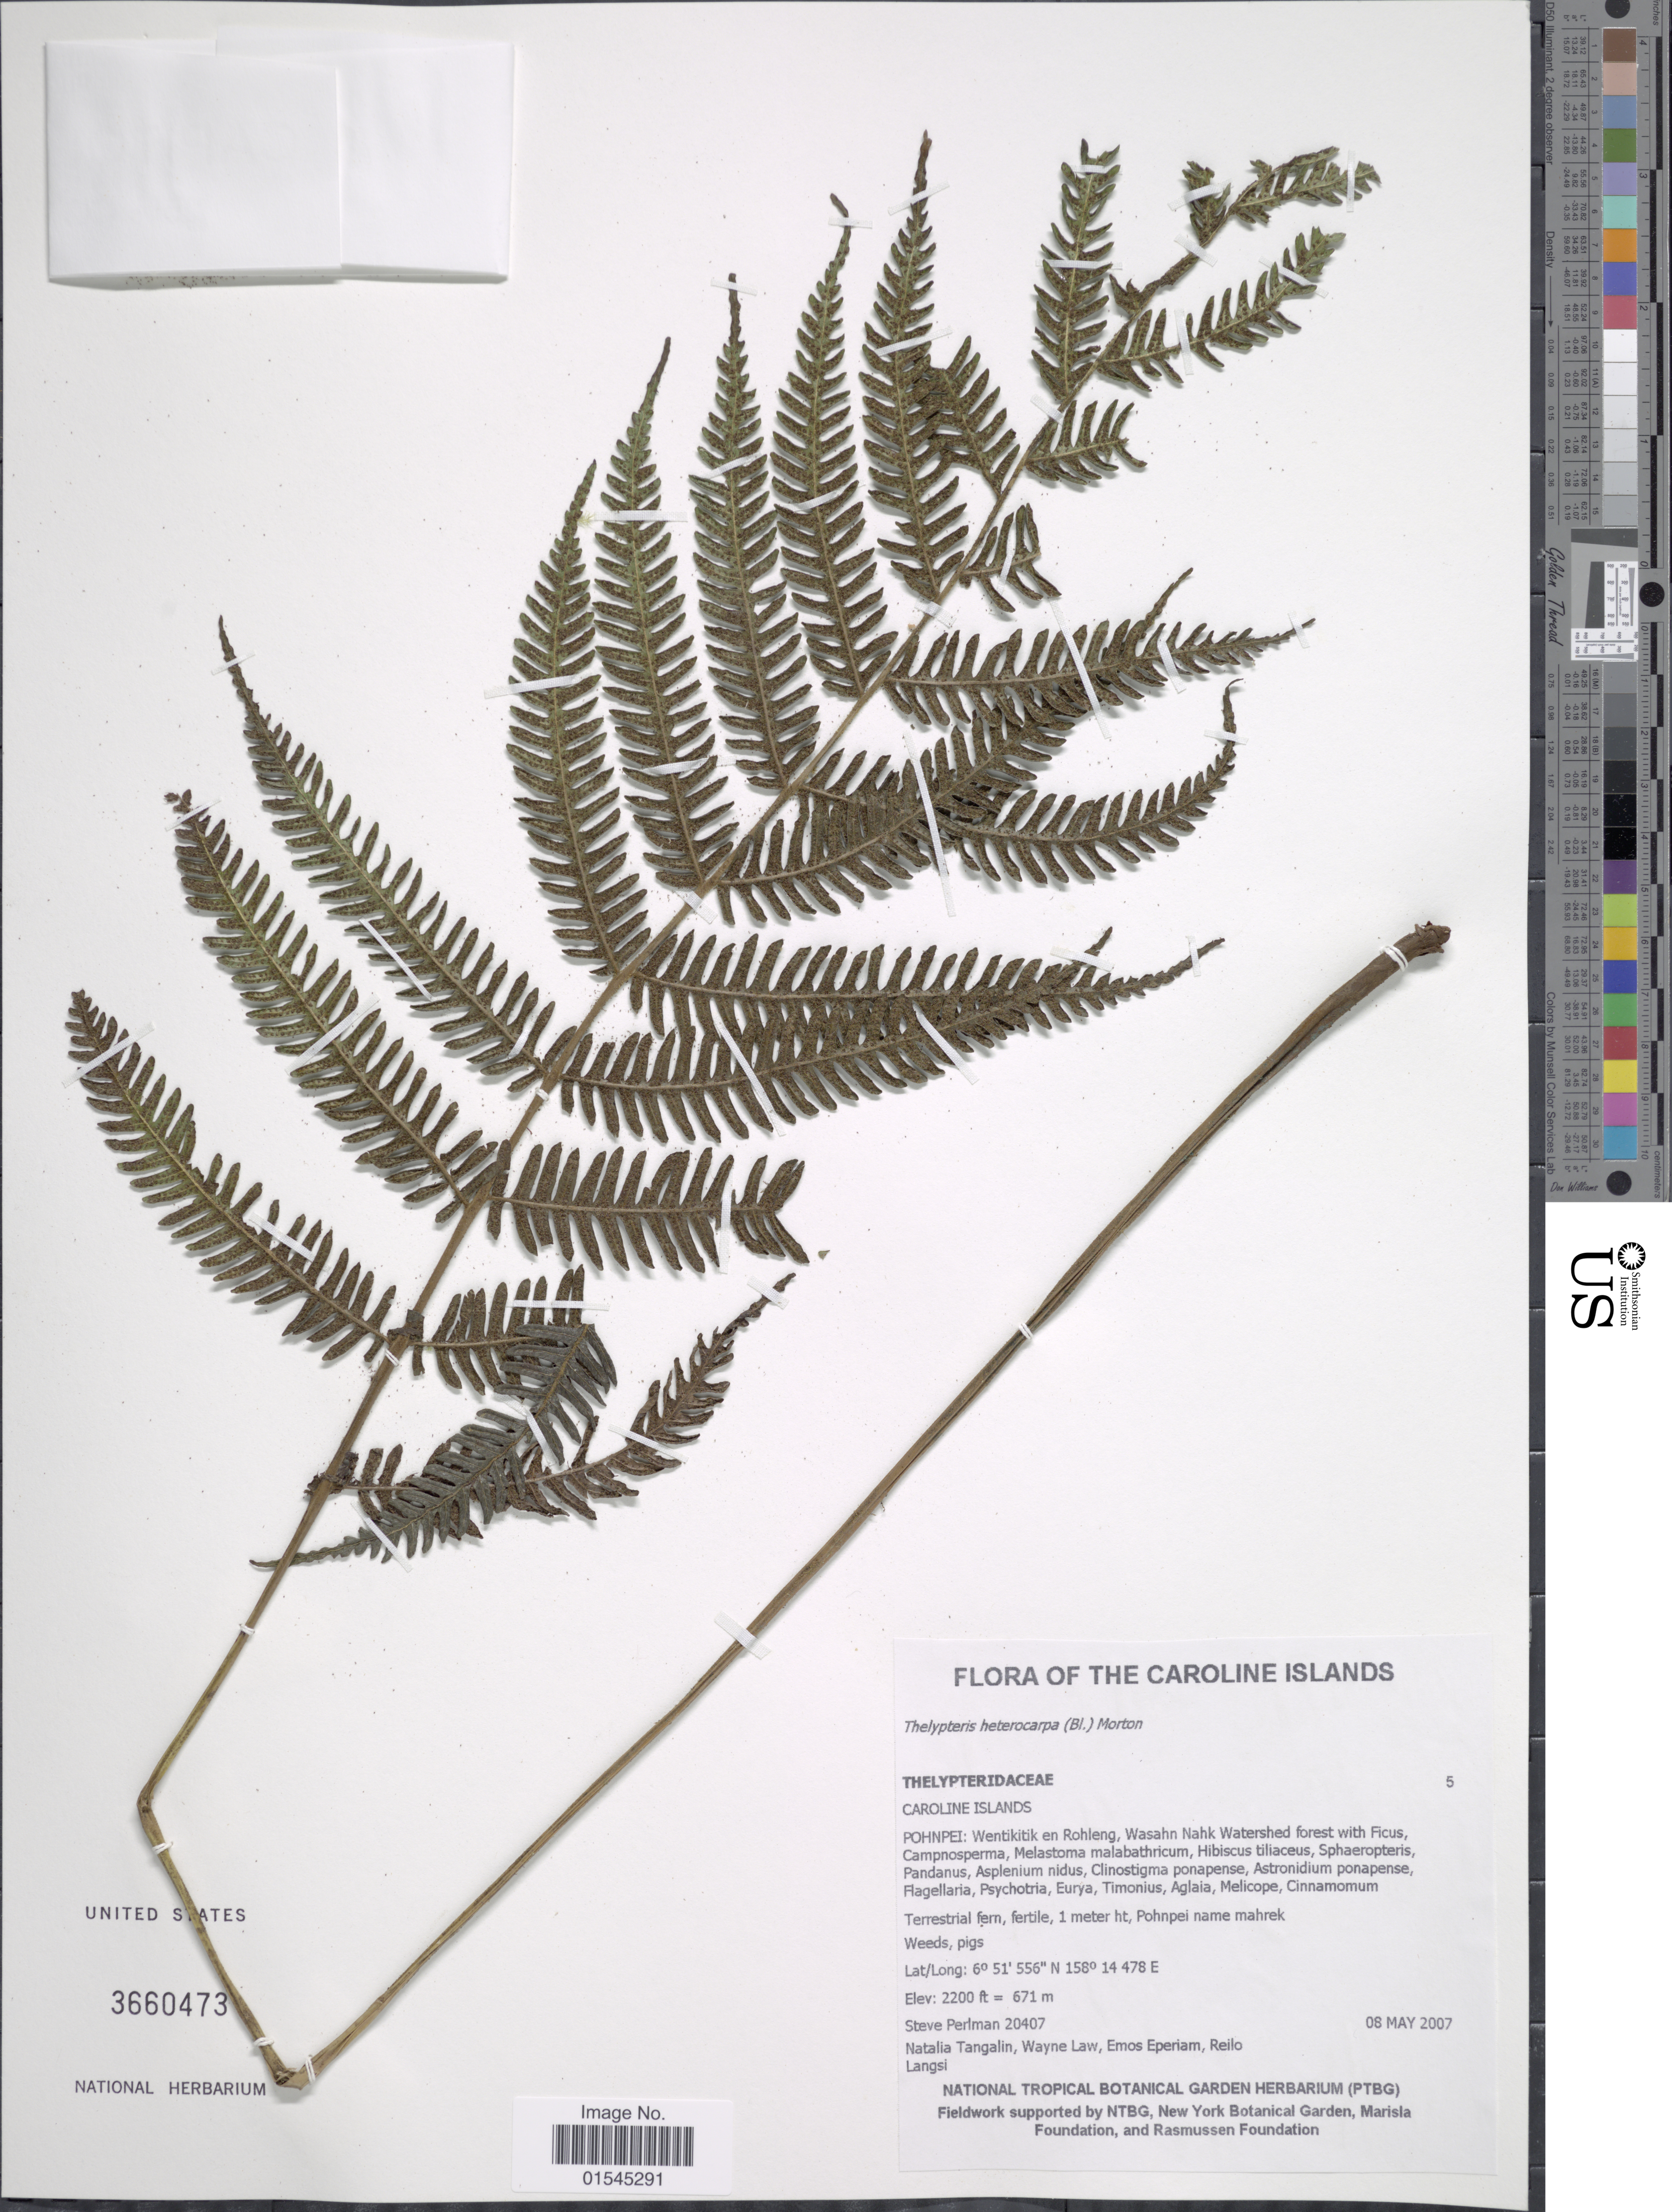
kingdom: Plantae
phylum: Tracheophyta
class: Polypodiopsida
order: Polypodiales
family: Thelypteridaceae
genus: Sphaerostephanos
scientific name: Sphaerostephanos heterocarpus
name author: (Blume) Holttum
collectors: S. Perlman, N. Tangalin, W. Law, P. Eperiam & R. Langsi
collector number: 20407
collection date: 2007-05-08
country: Micronesia, Federated States of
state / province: Pohnpei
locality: The Caroline Islands. Pohnpei: Wentikitik en Rohleng, Wasahn Nahk Watershed forest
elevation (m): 671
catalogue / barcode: US 3660473